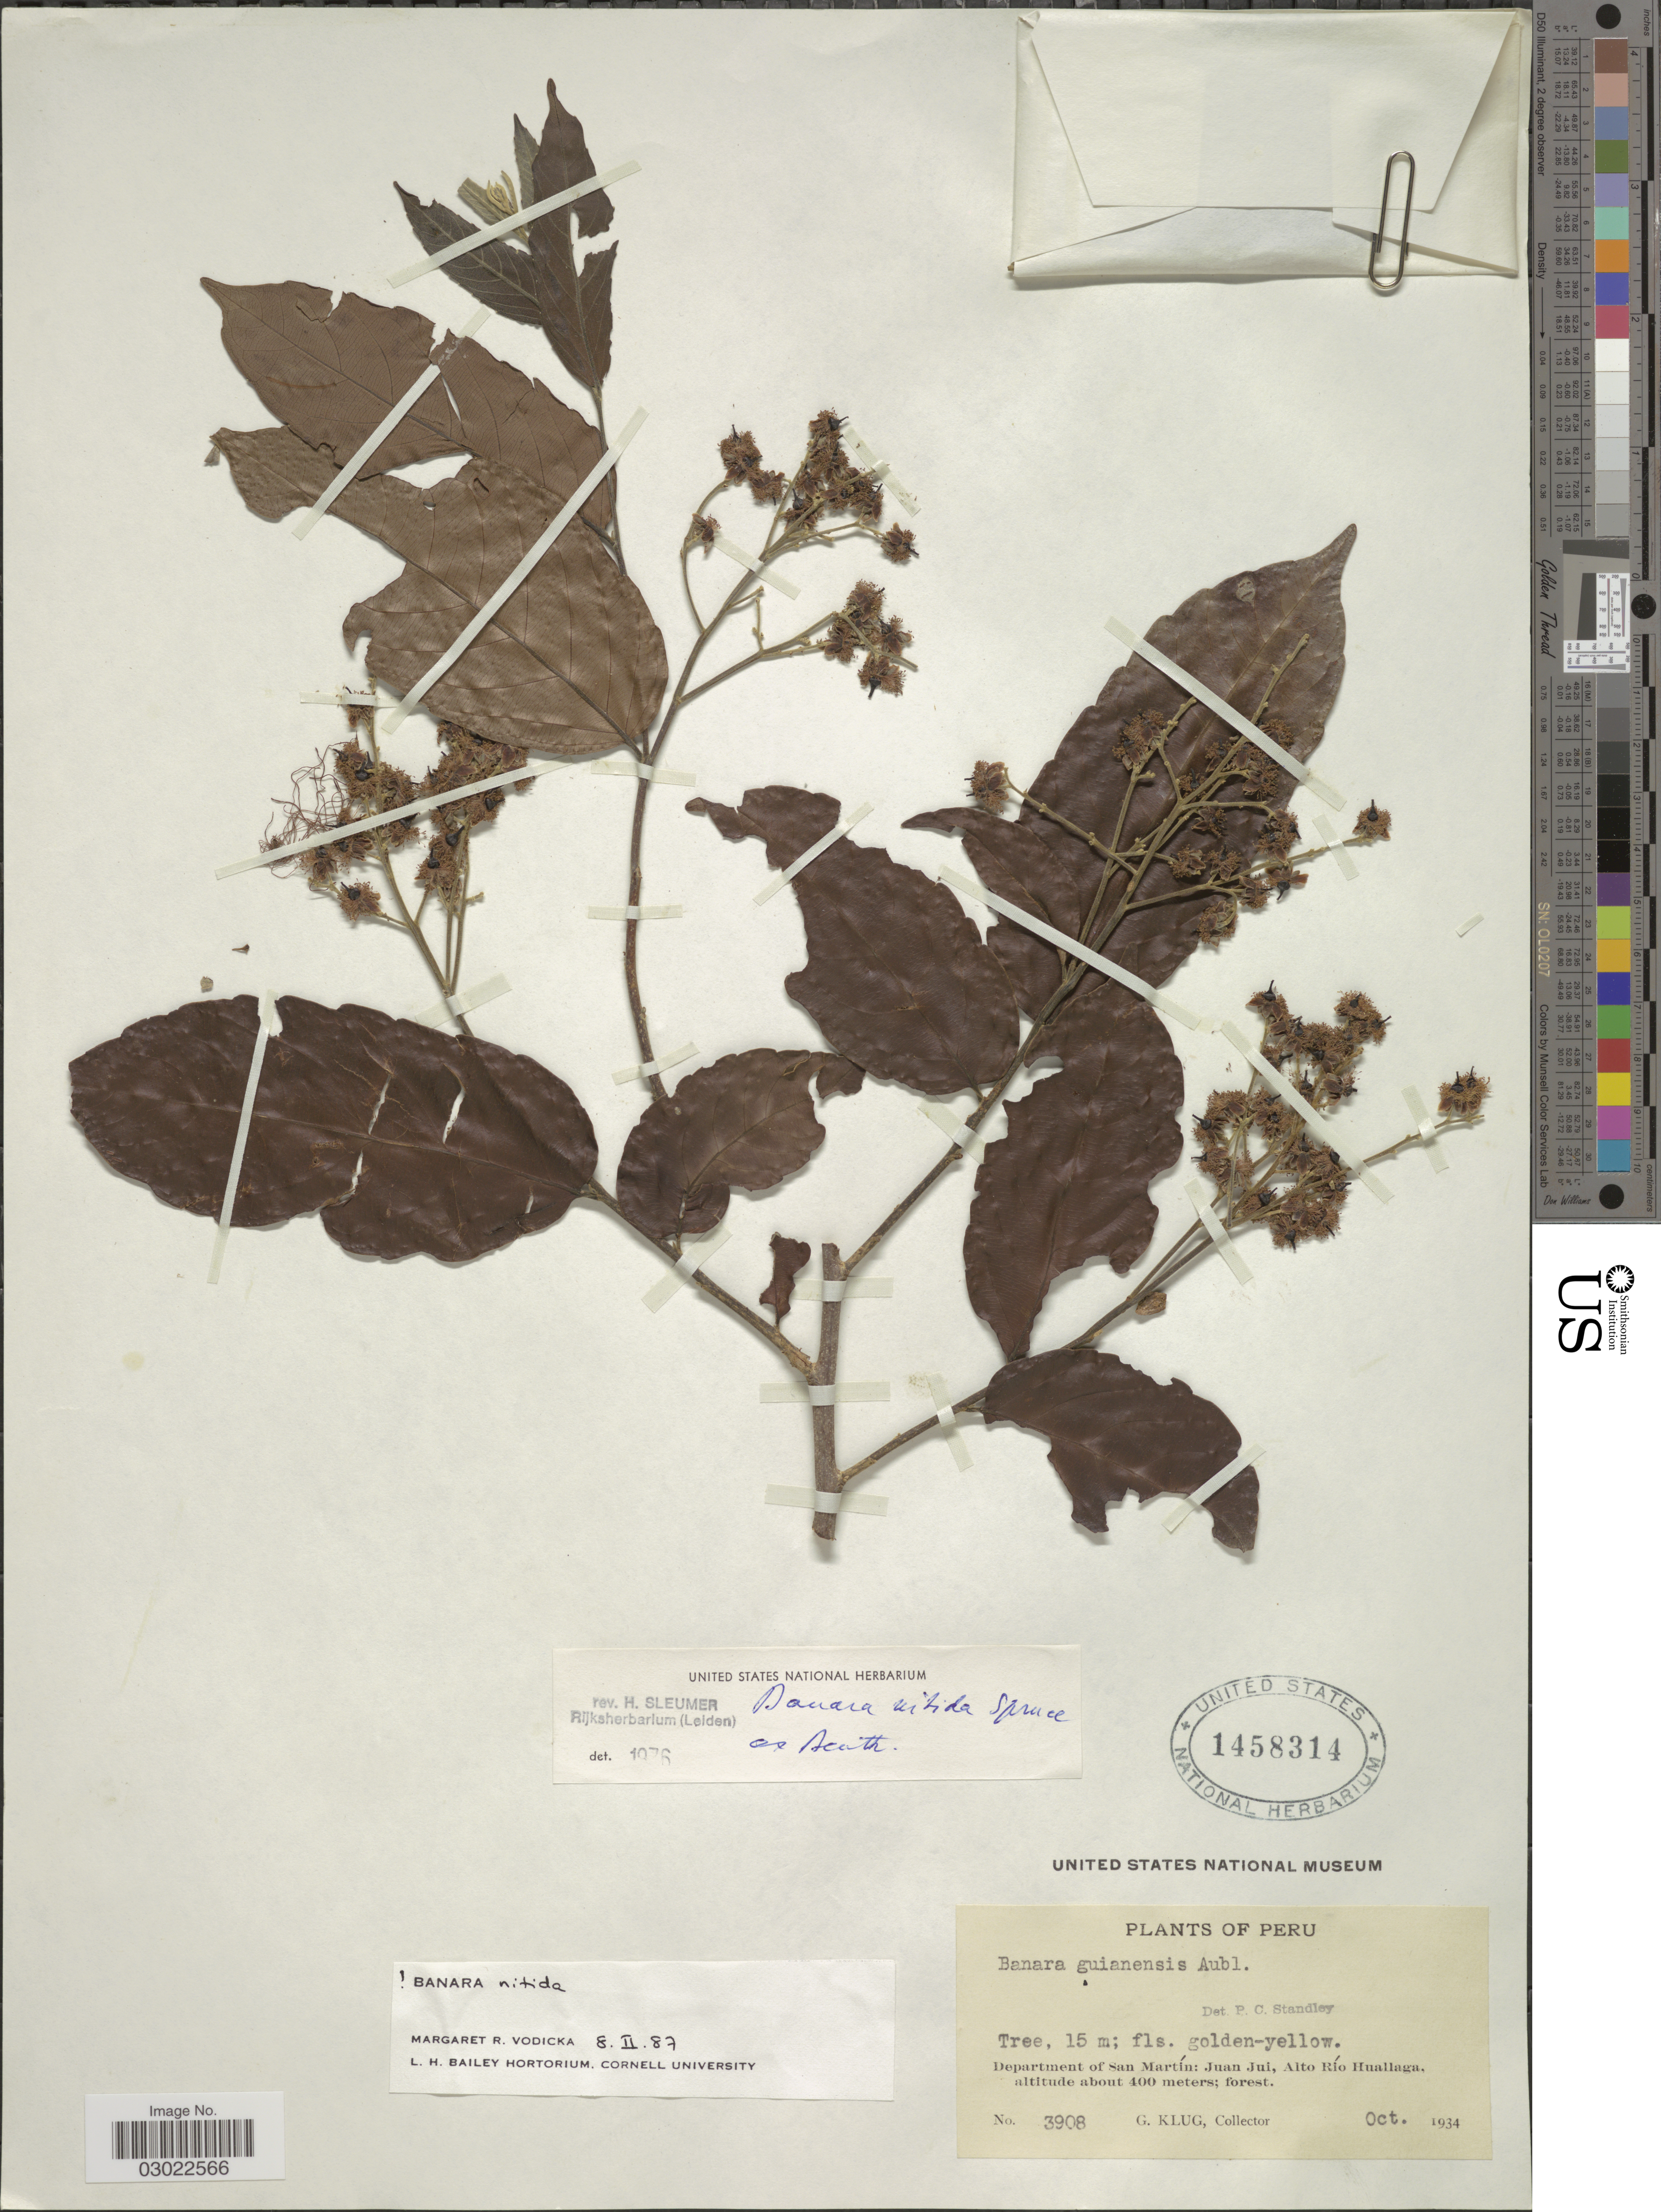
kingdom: Plantae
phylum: Tracheophyta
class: Magnoliopsida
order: Malpighiales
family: Salicaceae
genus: Banara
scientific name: Banara nitida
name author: Spruce ex Benth.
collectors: G. Klug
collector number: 3908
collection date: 1934-10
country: Peru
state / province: San Martín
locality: Department of San Martín: Juan Jui, Alto Río Huallaga.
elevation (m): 400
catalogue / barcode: US 1458314